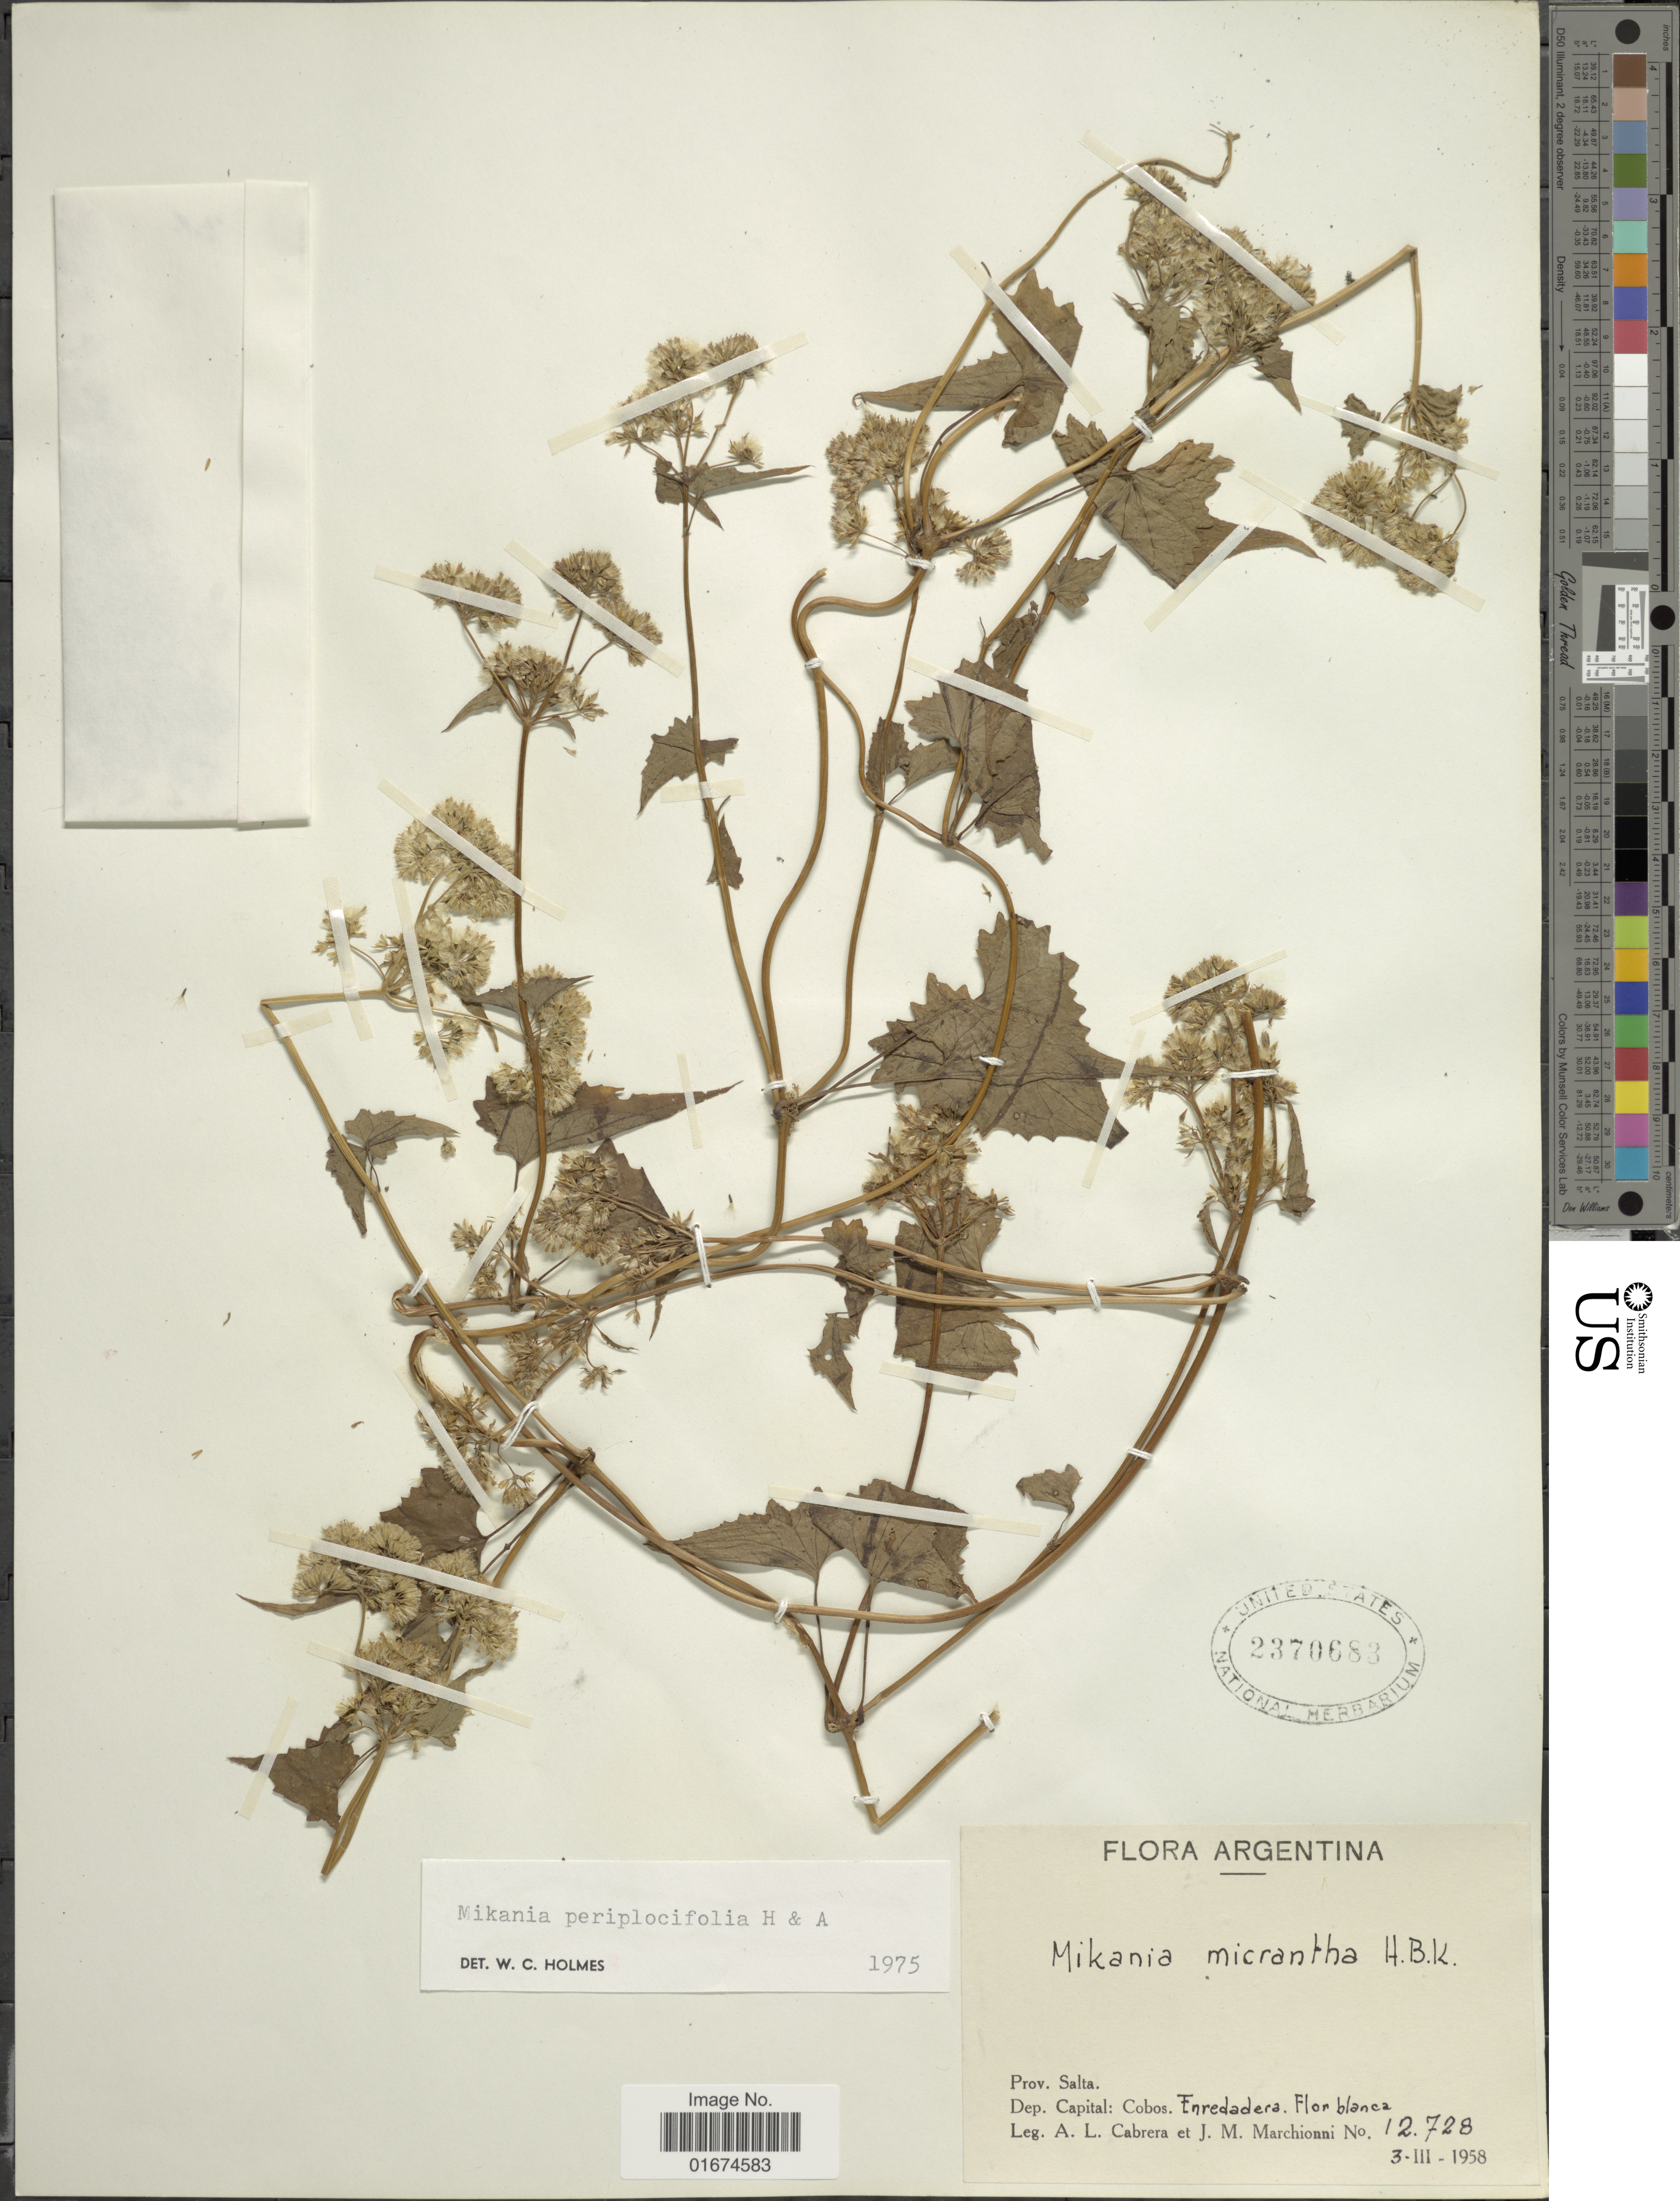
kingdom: Plantae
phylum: Tracheophyta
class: Magnoliopsida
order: Asterales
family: Asteraceae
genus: Mikania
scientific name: Mikania periplocifolia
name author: Hook. & Arn.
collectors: A. L. Cabrera & J. Marchionni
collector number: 12728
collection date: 1958-03-03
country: Argentina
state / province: Salta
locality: Dep. Capital: Cobos, Enredadera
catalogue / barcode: US 2370683